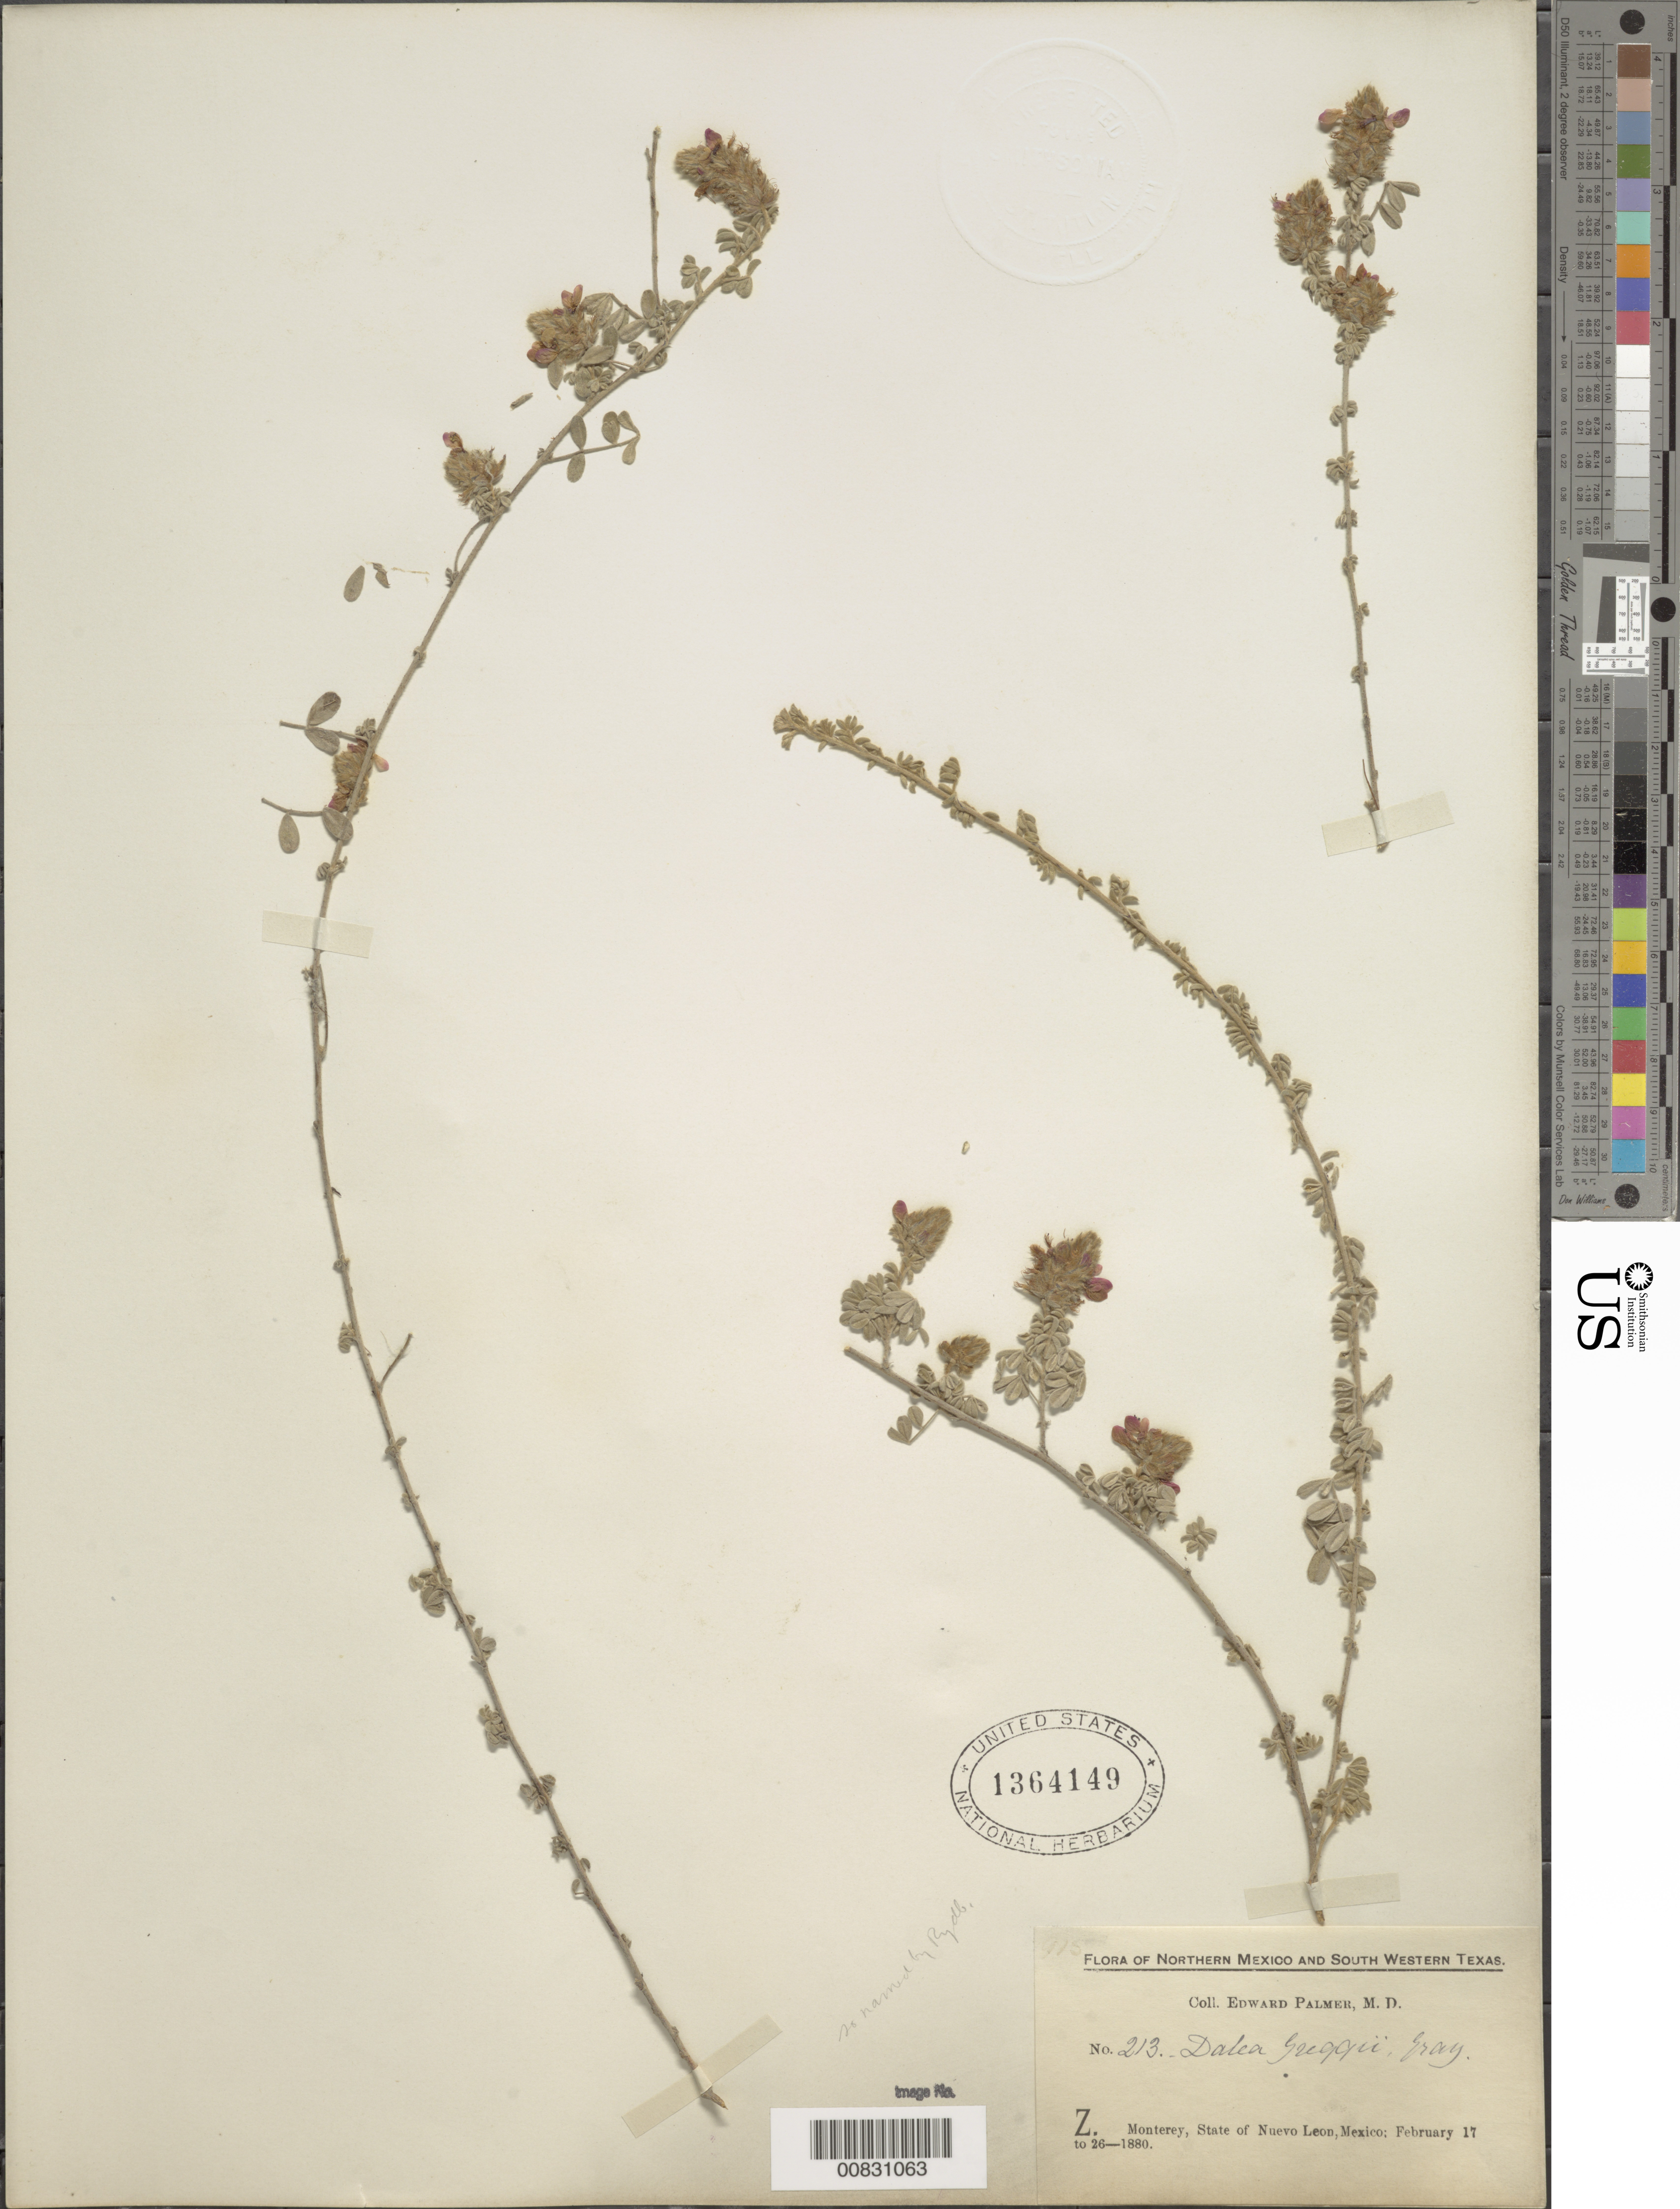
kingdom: Plantae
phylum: Tracheophyta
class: Magnoliopsida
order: Fabales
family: Fabaceae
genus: Dalea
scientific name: Dalea greggii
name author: A. Gray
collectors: E. Palmer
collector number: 213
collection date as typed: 17 Feb 1880 to 26 Feb 1880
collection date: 1880-02-17/1880-02-26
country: Mexico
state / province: Nuevo León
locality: Z. Monterrey, Nuevo León.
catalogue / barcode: US 1364149